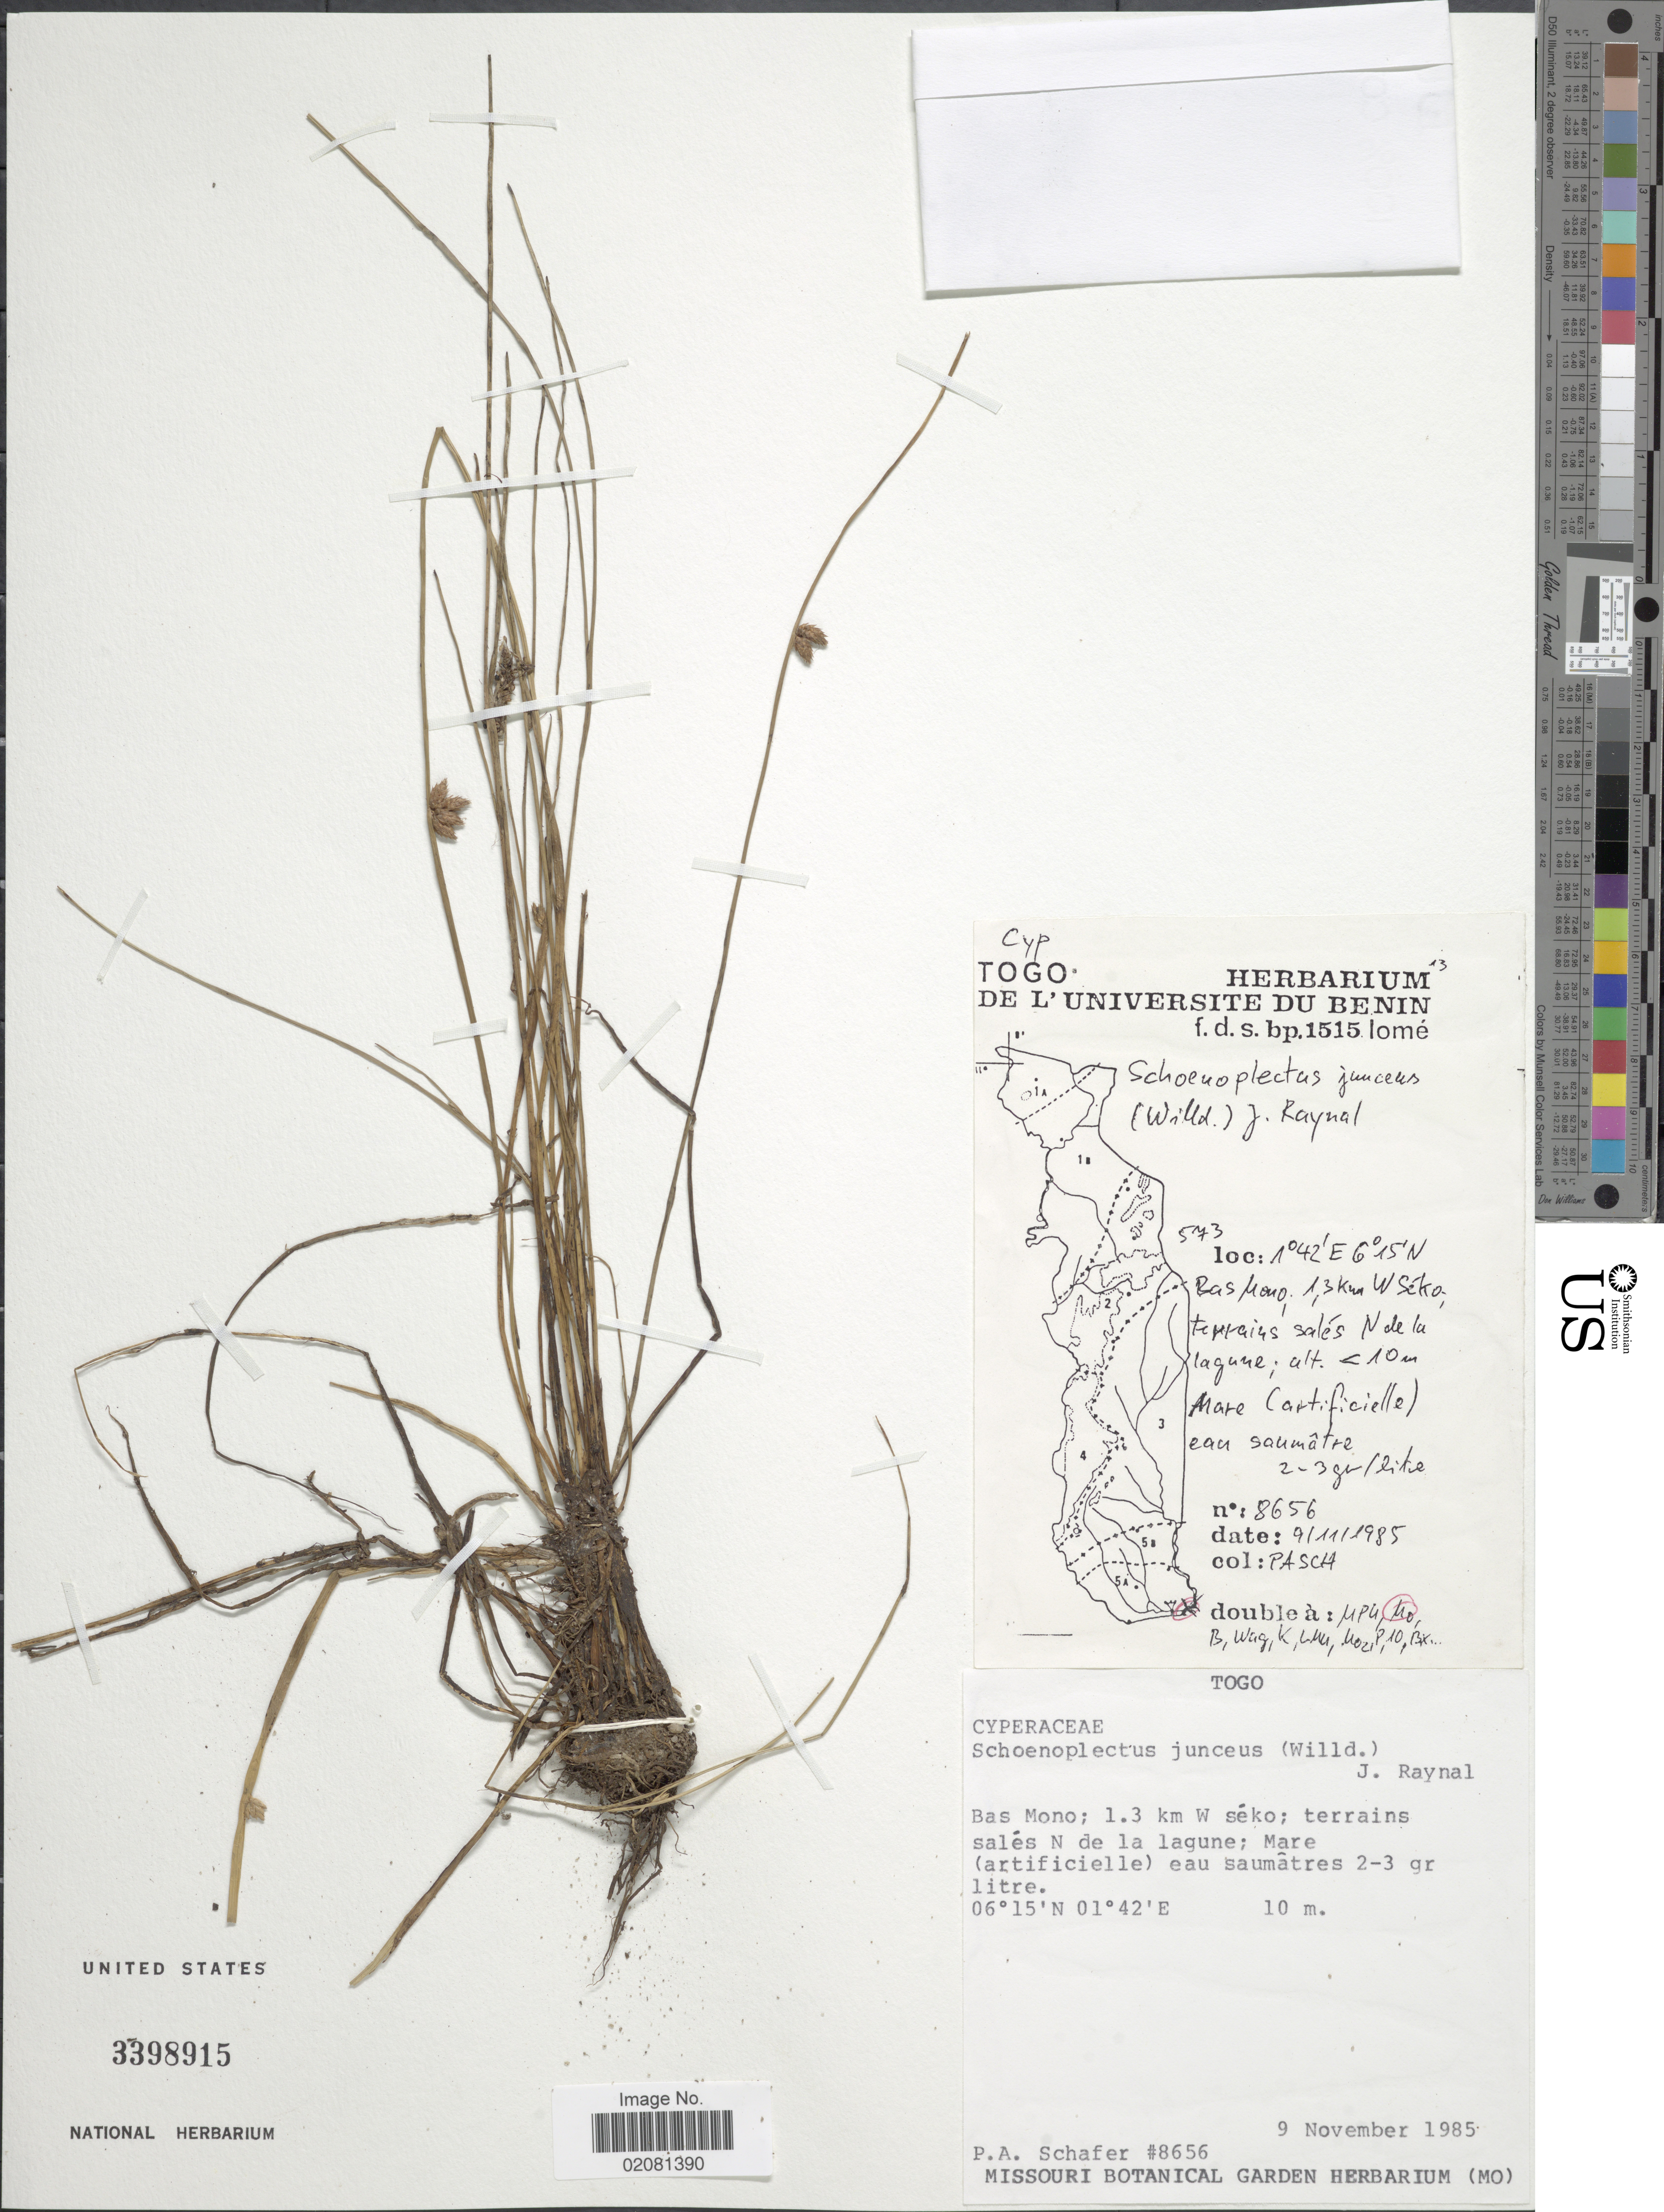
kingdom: Plantae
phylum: Tracheophyta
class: Liliopsida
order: Poales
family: Cyperaceae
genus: Schoenoplectus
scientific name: Schoenoplectus junceus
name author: (Willd.) J. Raynal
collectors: P. Schafer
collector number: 8656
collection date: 1985-11-09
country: Togo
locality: Bas Mono; 1.3 km W séko; terrains salés N de la lagune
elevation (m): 10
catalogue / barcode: US 3398915